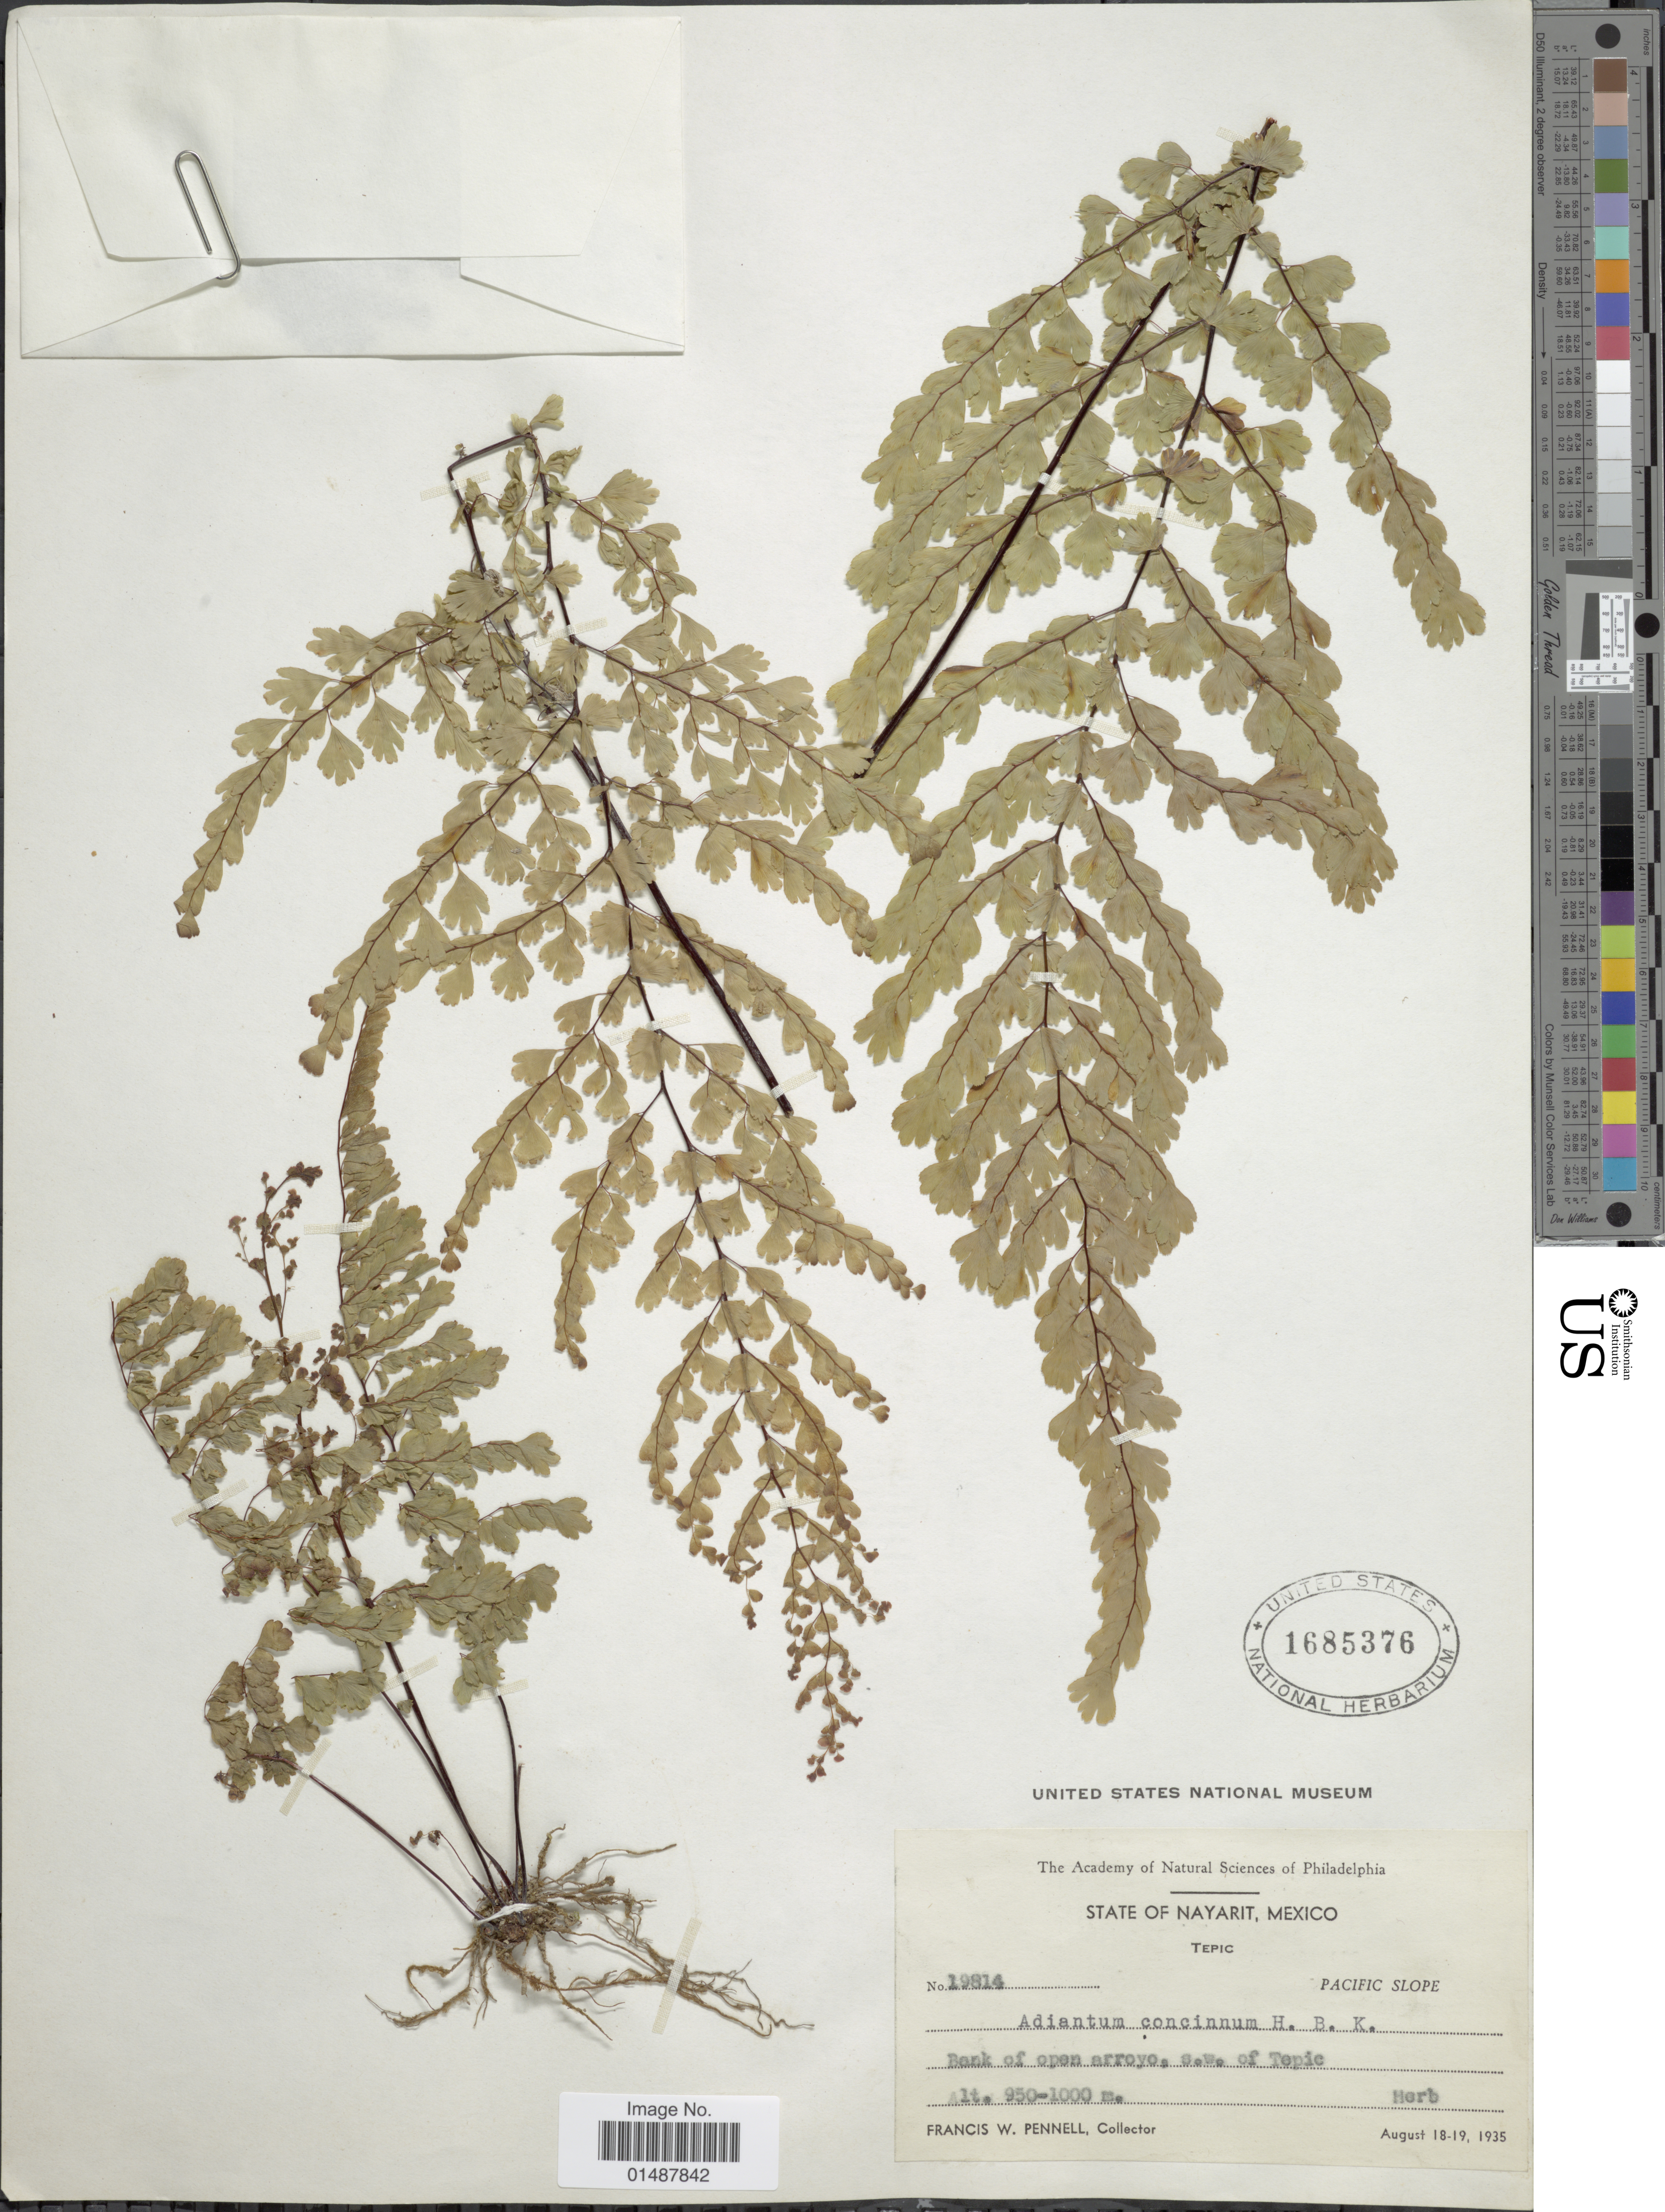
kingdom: Plantae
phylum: Tracheophyta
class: Polypodiopsida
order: Polypodiales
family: Pteridaceae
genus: Adiantum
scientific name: Adiantum concinnum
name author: Humb. & Bonpl. ex Willd.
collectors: F. W. Pennell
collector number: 19814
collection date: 1935-08-18/1935-08-19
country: Mexico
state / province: Nayarit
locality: Bank of open arroyo, S.W. of Tepic, State of Nayarit, Tepic.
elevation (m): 950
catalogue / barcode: US 1685376